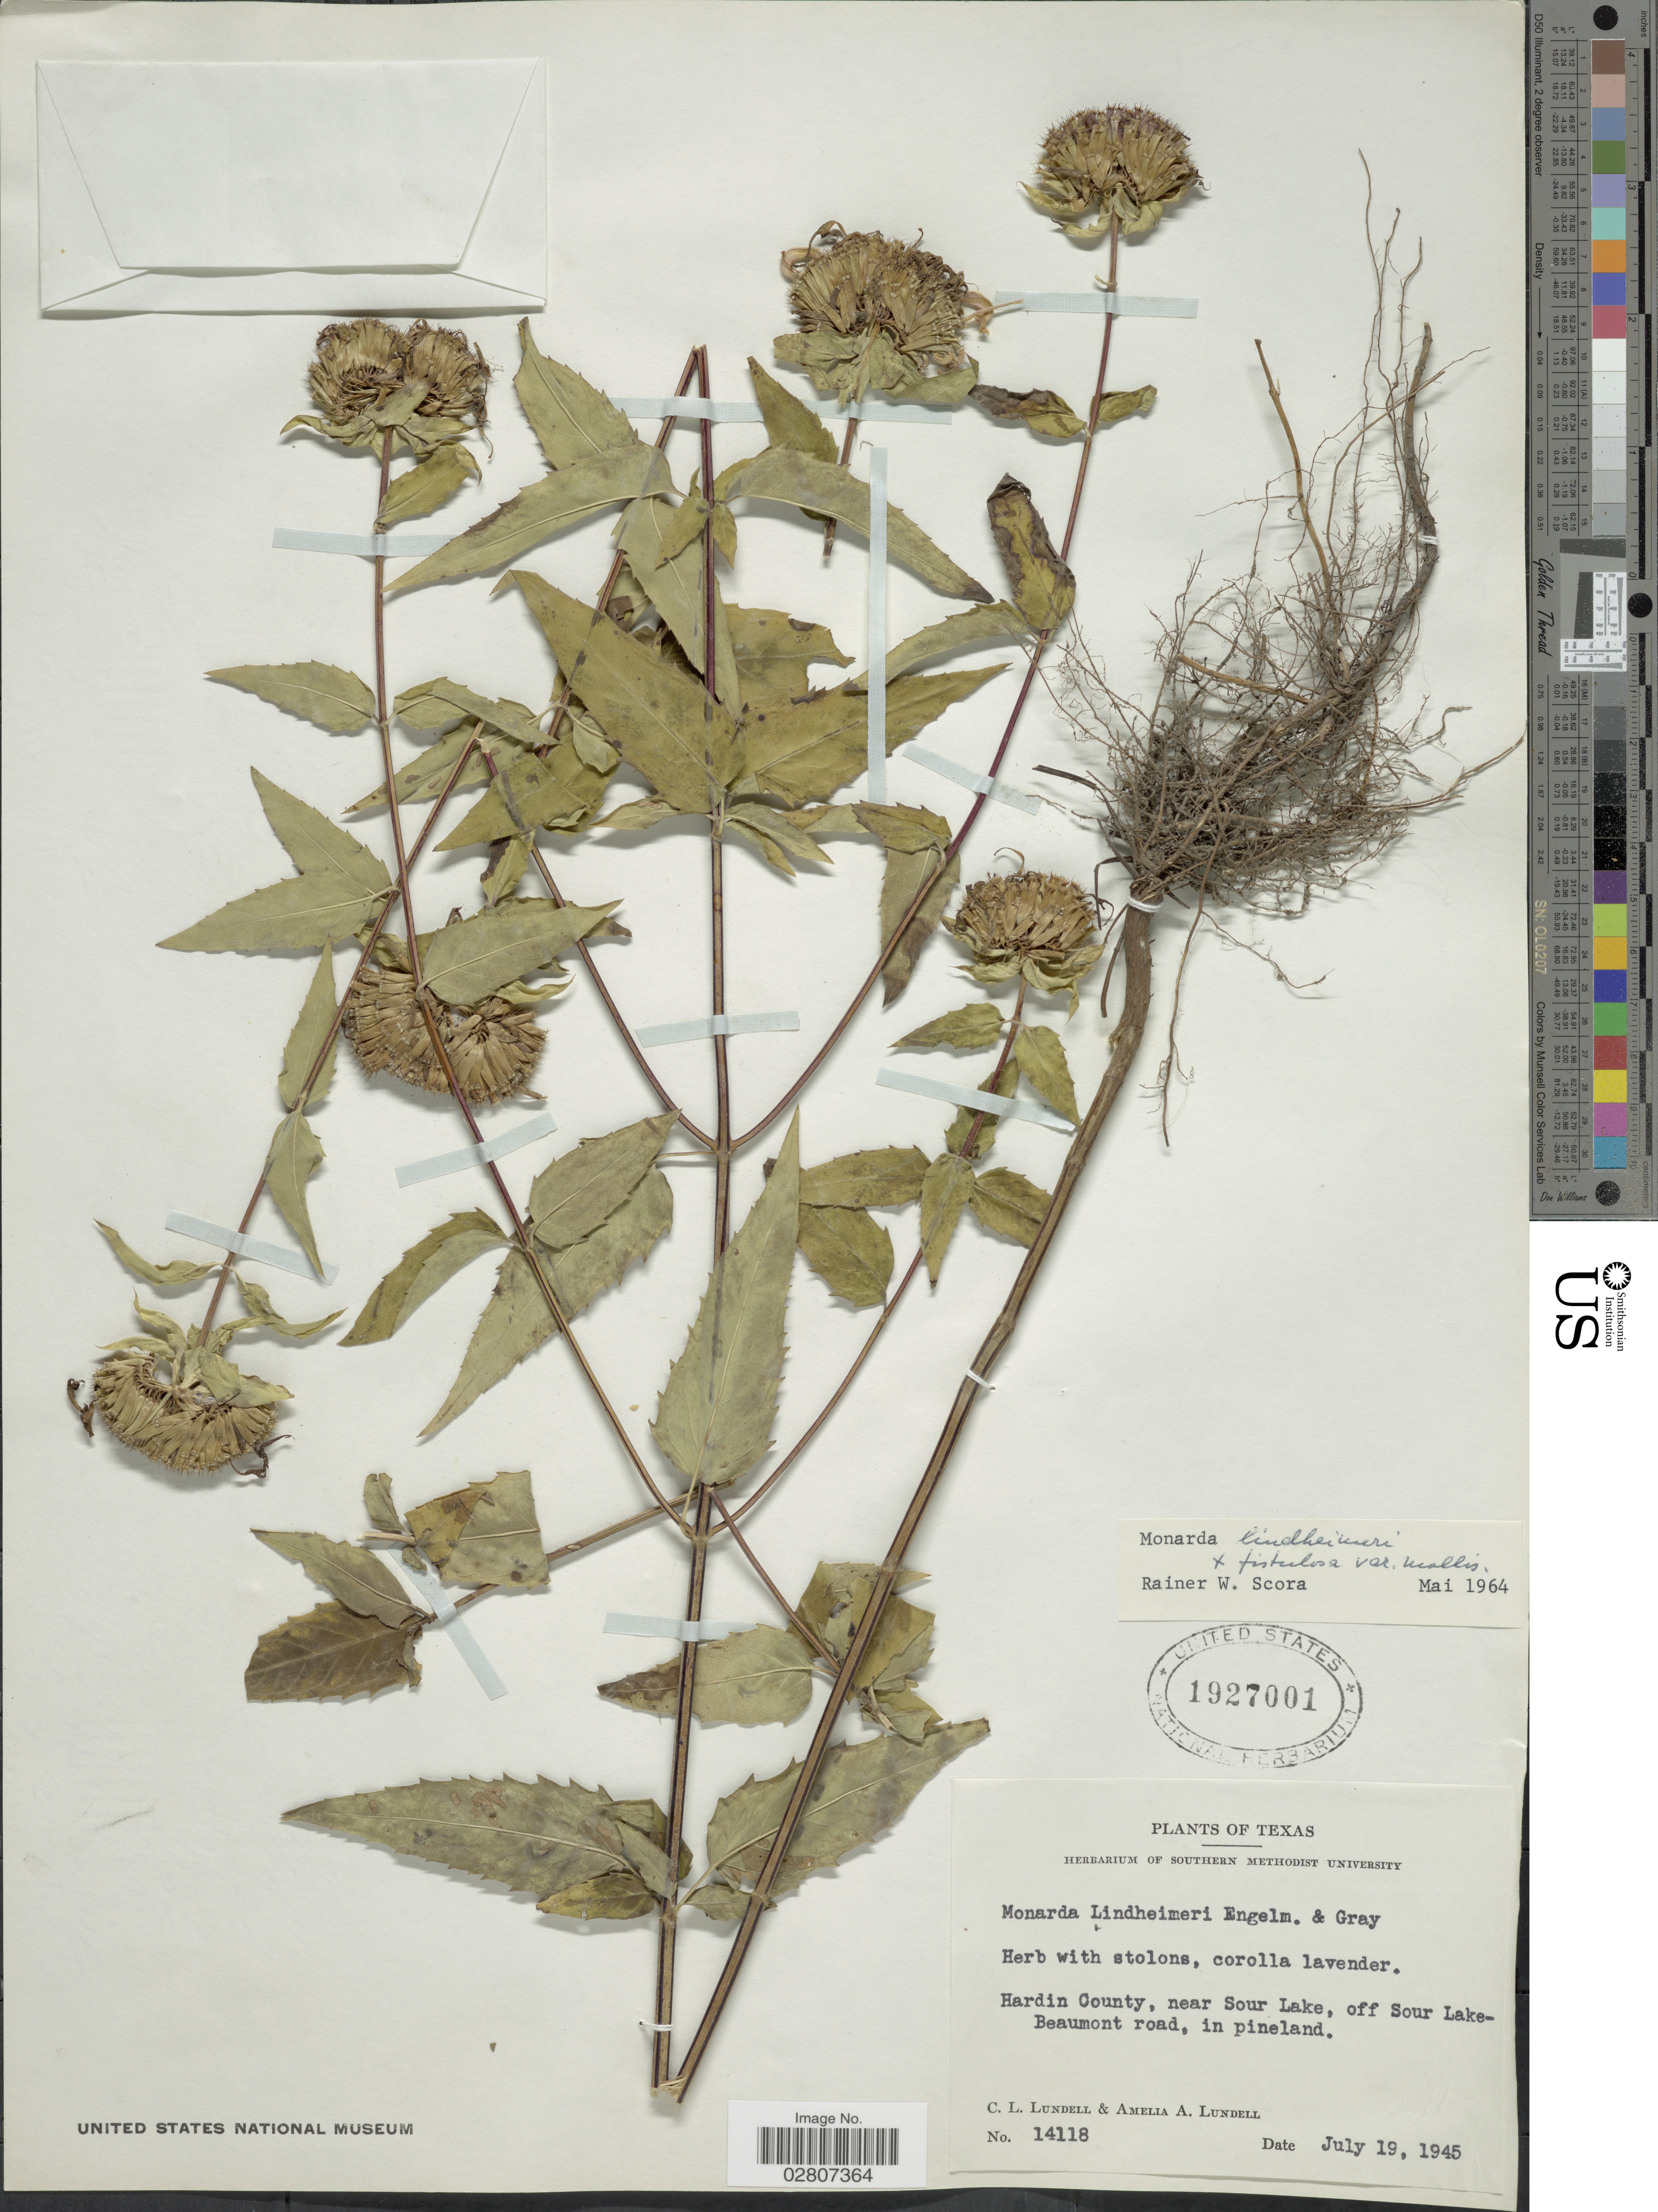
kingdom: Plantae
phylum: Tracheophyta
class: Magnoliopsida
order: Lamiales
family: Lamiaceae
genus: Monarda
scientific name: Monarda lindheimeri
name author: Engelm. & A. Gray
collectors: C. L. Lundell & A. A. Lundell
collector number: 14118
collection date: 1945-07-19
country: United States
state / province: Texas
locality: Hardin County, near Sour Lake, off Sour Lake-Beaumont road, in pineland.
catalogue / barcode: US 1927001